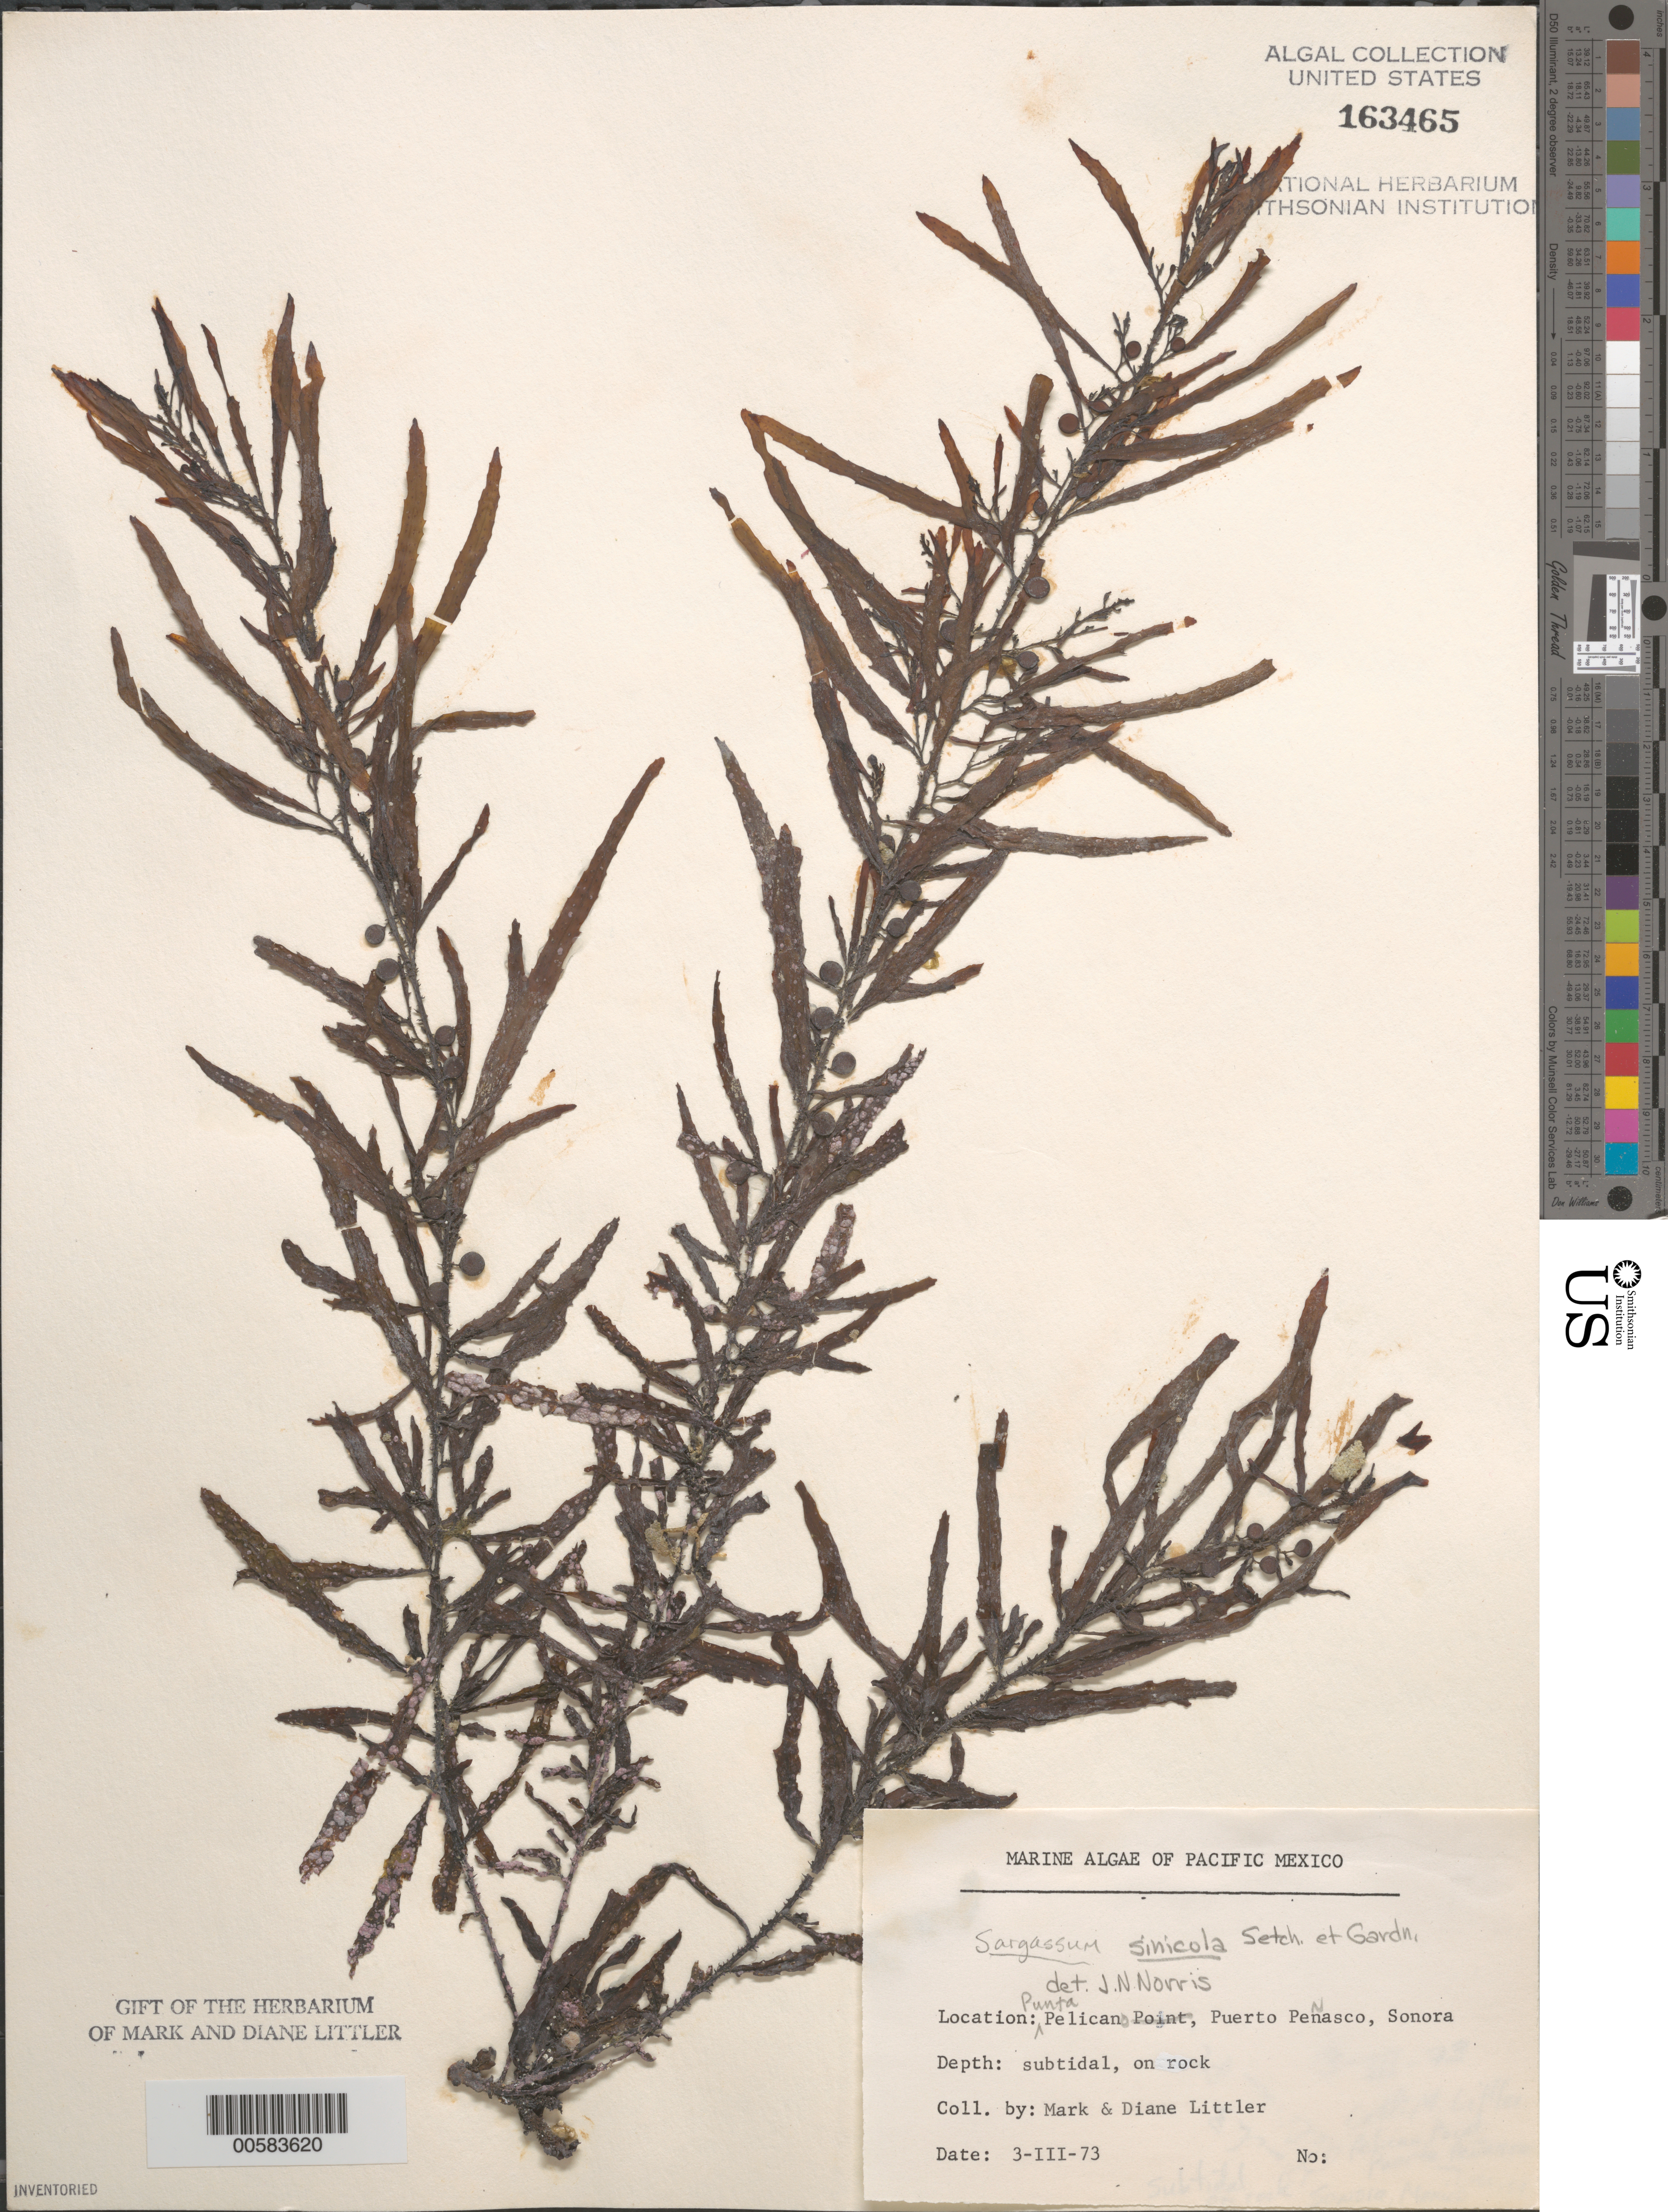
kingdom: Chromista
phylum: Ochrophyta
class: Phaeophyceae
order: Fucales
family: Sargassaceae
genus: Sargassum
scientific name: Sargassum sinicola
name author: Setchell & N.L. Gardner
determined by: Norris, James N.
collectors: M. M. Littler & D. S. Littler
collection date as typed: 03 Mar 1973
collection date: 1973-03-03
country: Mexico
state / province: Sonora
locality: Punta Pelicano, Puerto Penasco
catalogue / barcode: US 163465